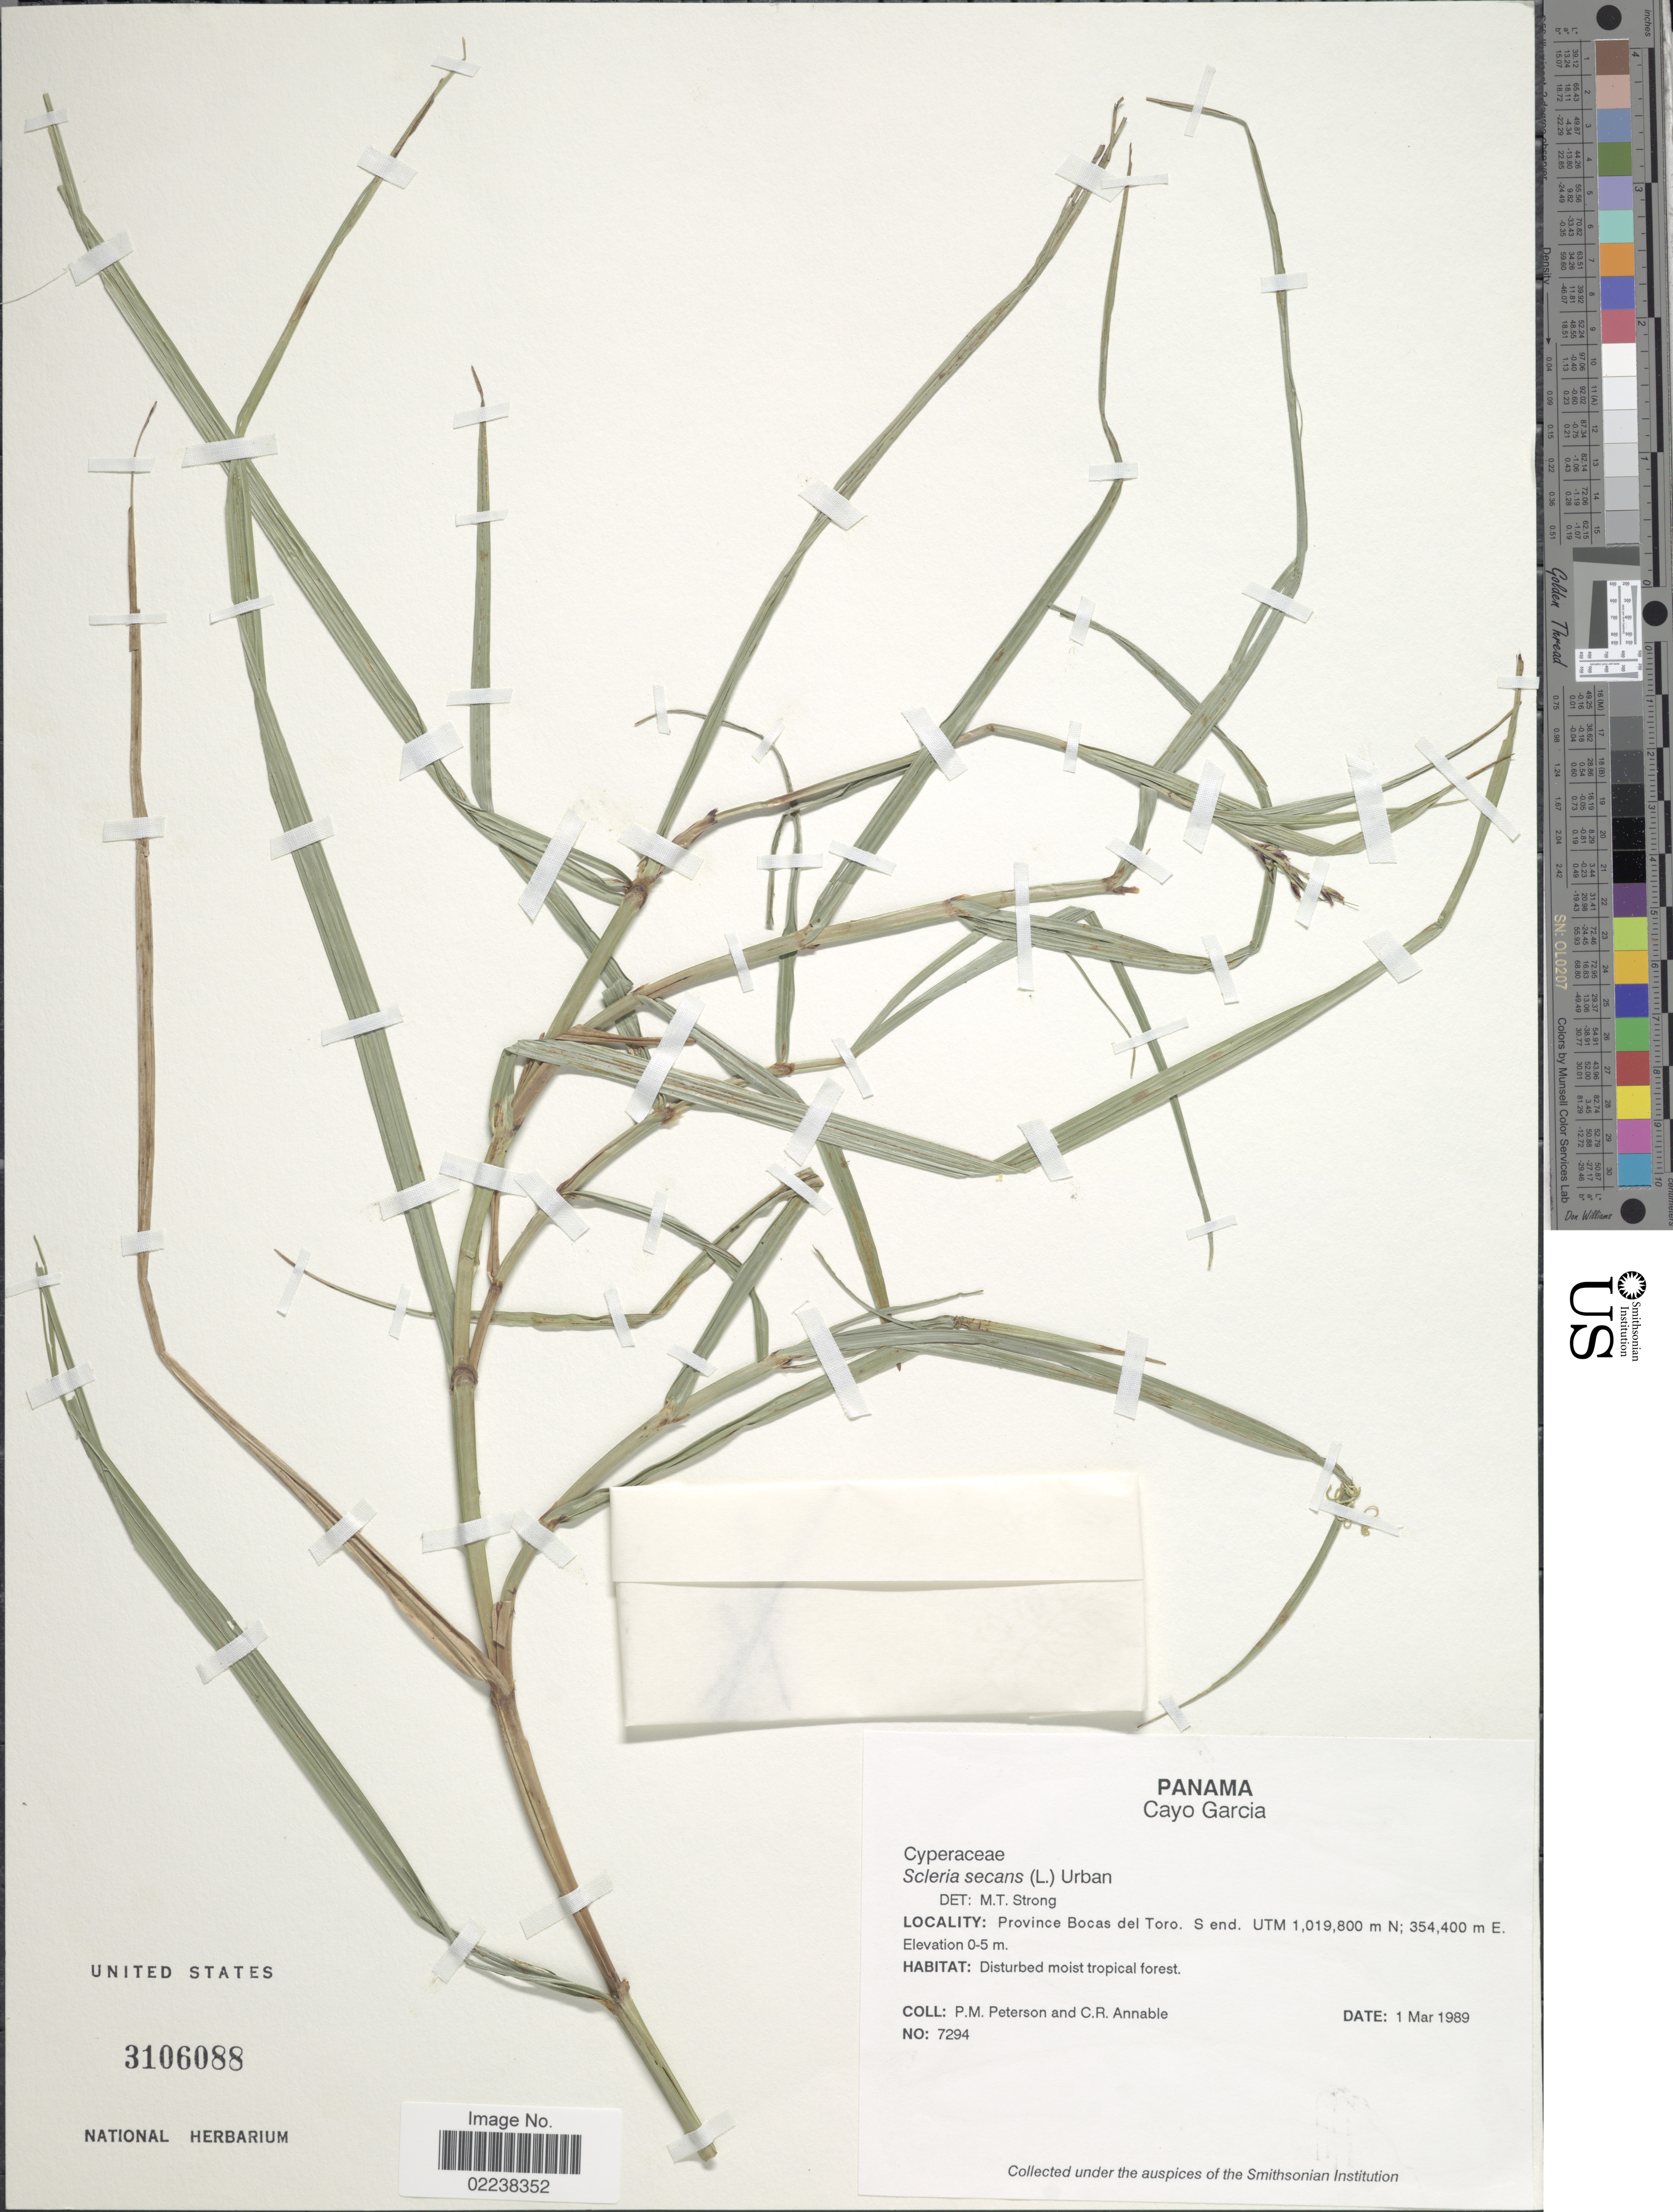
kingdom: Plantae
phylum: Tracheophyta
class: Liliopsida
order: Poales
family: Cyperaceae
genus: Scleria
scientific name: Scleria secans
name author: (L.) Urb.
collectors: P. M. Peterson & C. R. Annable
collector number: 7294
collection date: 1989-03-01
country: Panama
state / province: Bocas del Toro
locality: Cayo Garcia, S end. UTM 1.019.800 m N; 354.400 m E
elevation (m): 0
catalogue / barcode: US 3106088